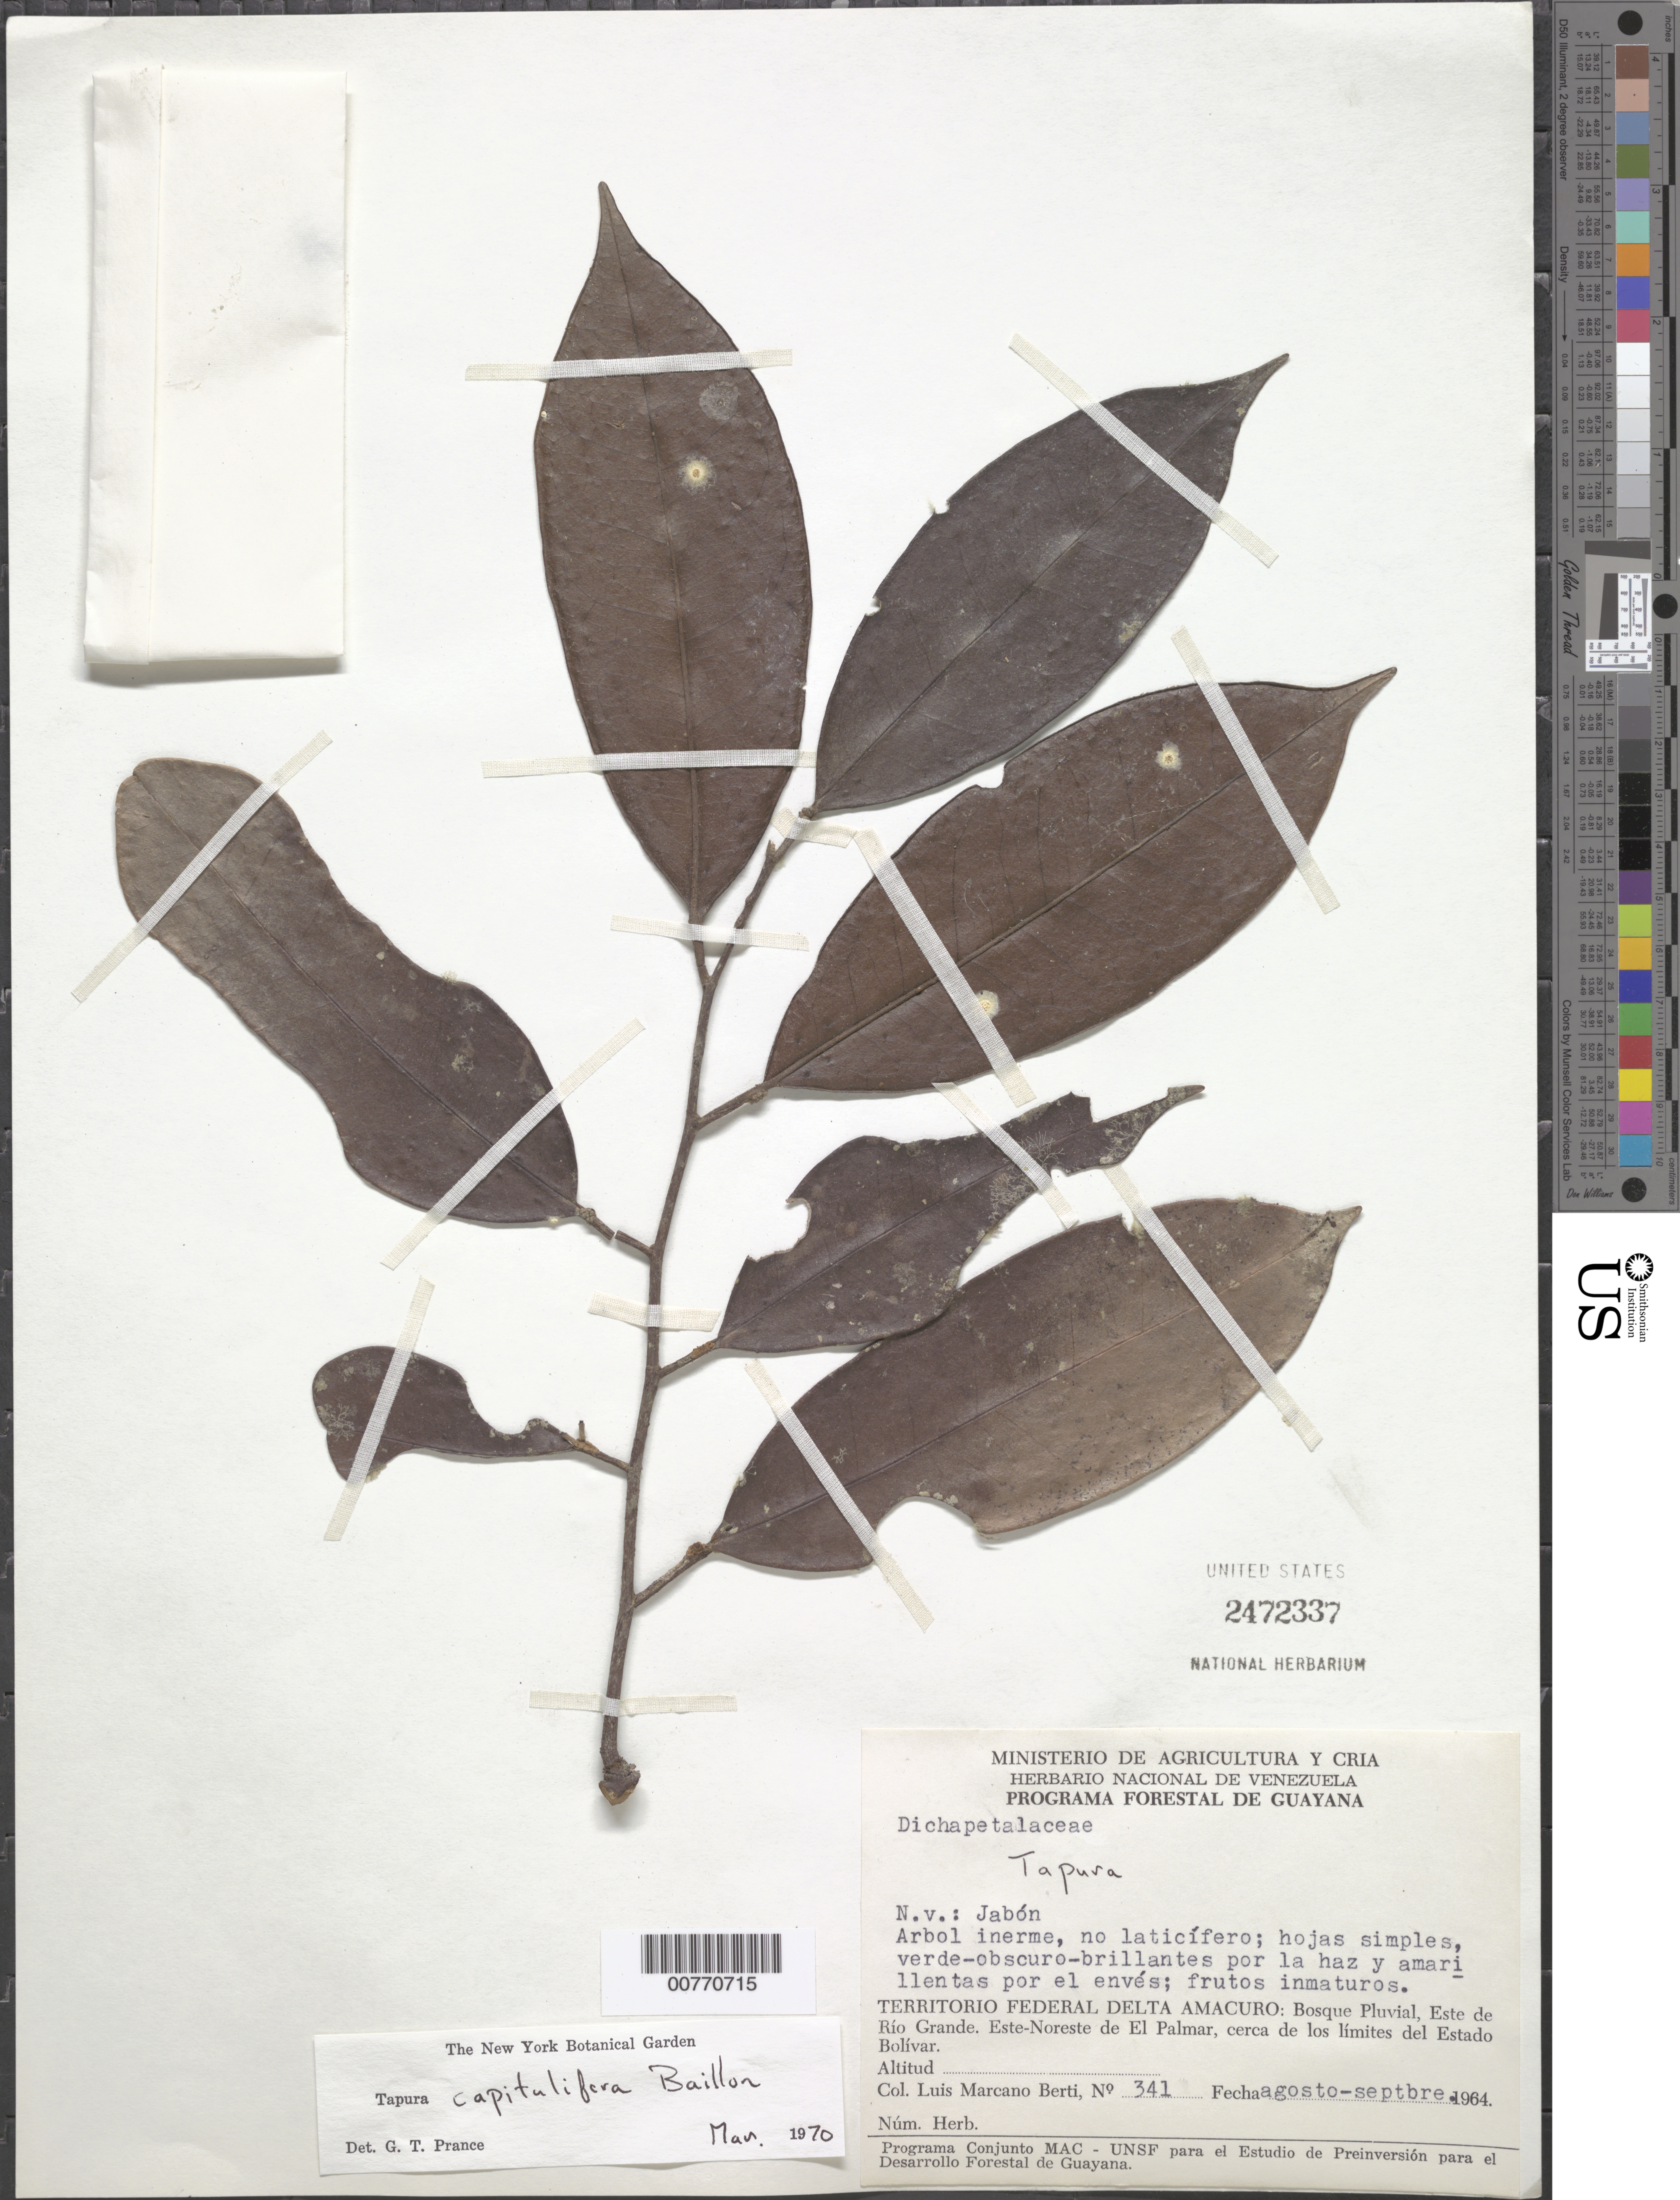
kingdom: Plantae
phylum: Tracheophyta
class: Magnoliopsida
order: Malpighiales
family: Dichapetalaceae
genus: Tapura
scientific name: Tapura capitulifera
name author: Baill.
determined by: Prance, G. T.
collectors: L. Marcano-Berti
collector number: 341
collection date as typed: Aug-64 to Sep-64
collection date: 1964-08/1964-09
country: Venezuela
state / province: Delta Amacuro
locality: Este de Río Grande, ENE de El Palmar, cerca de los limites del Estado Bolívar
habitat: Bosque pluvial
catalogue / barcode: US 2472337